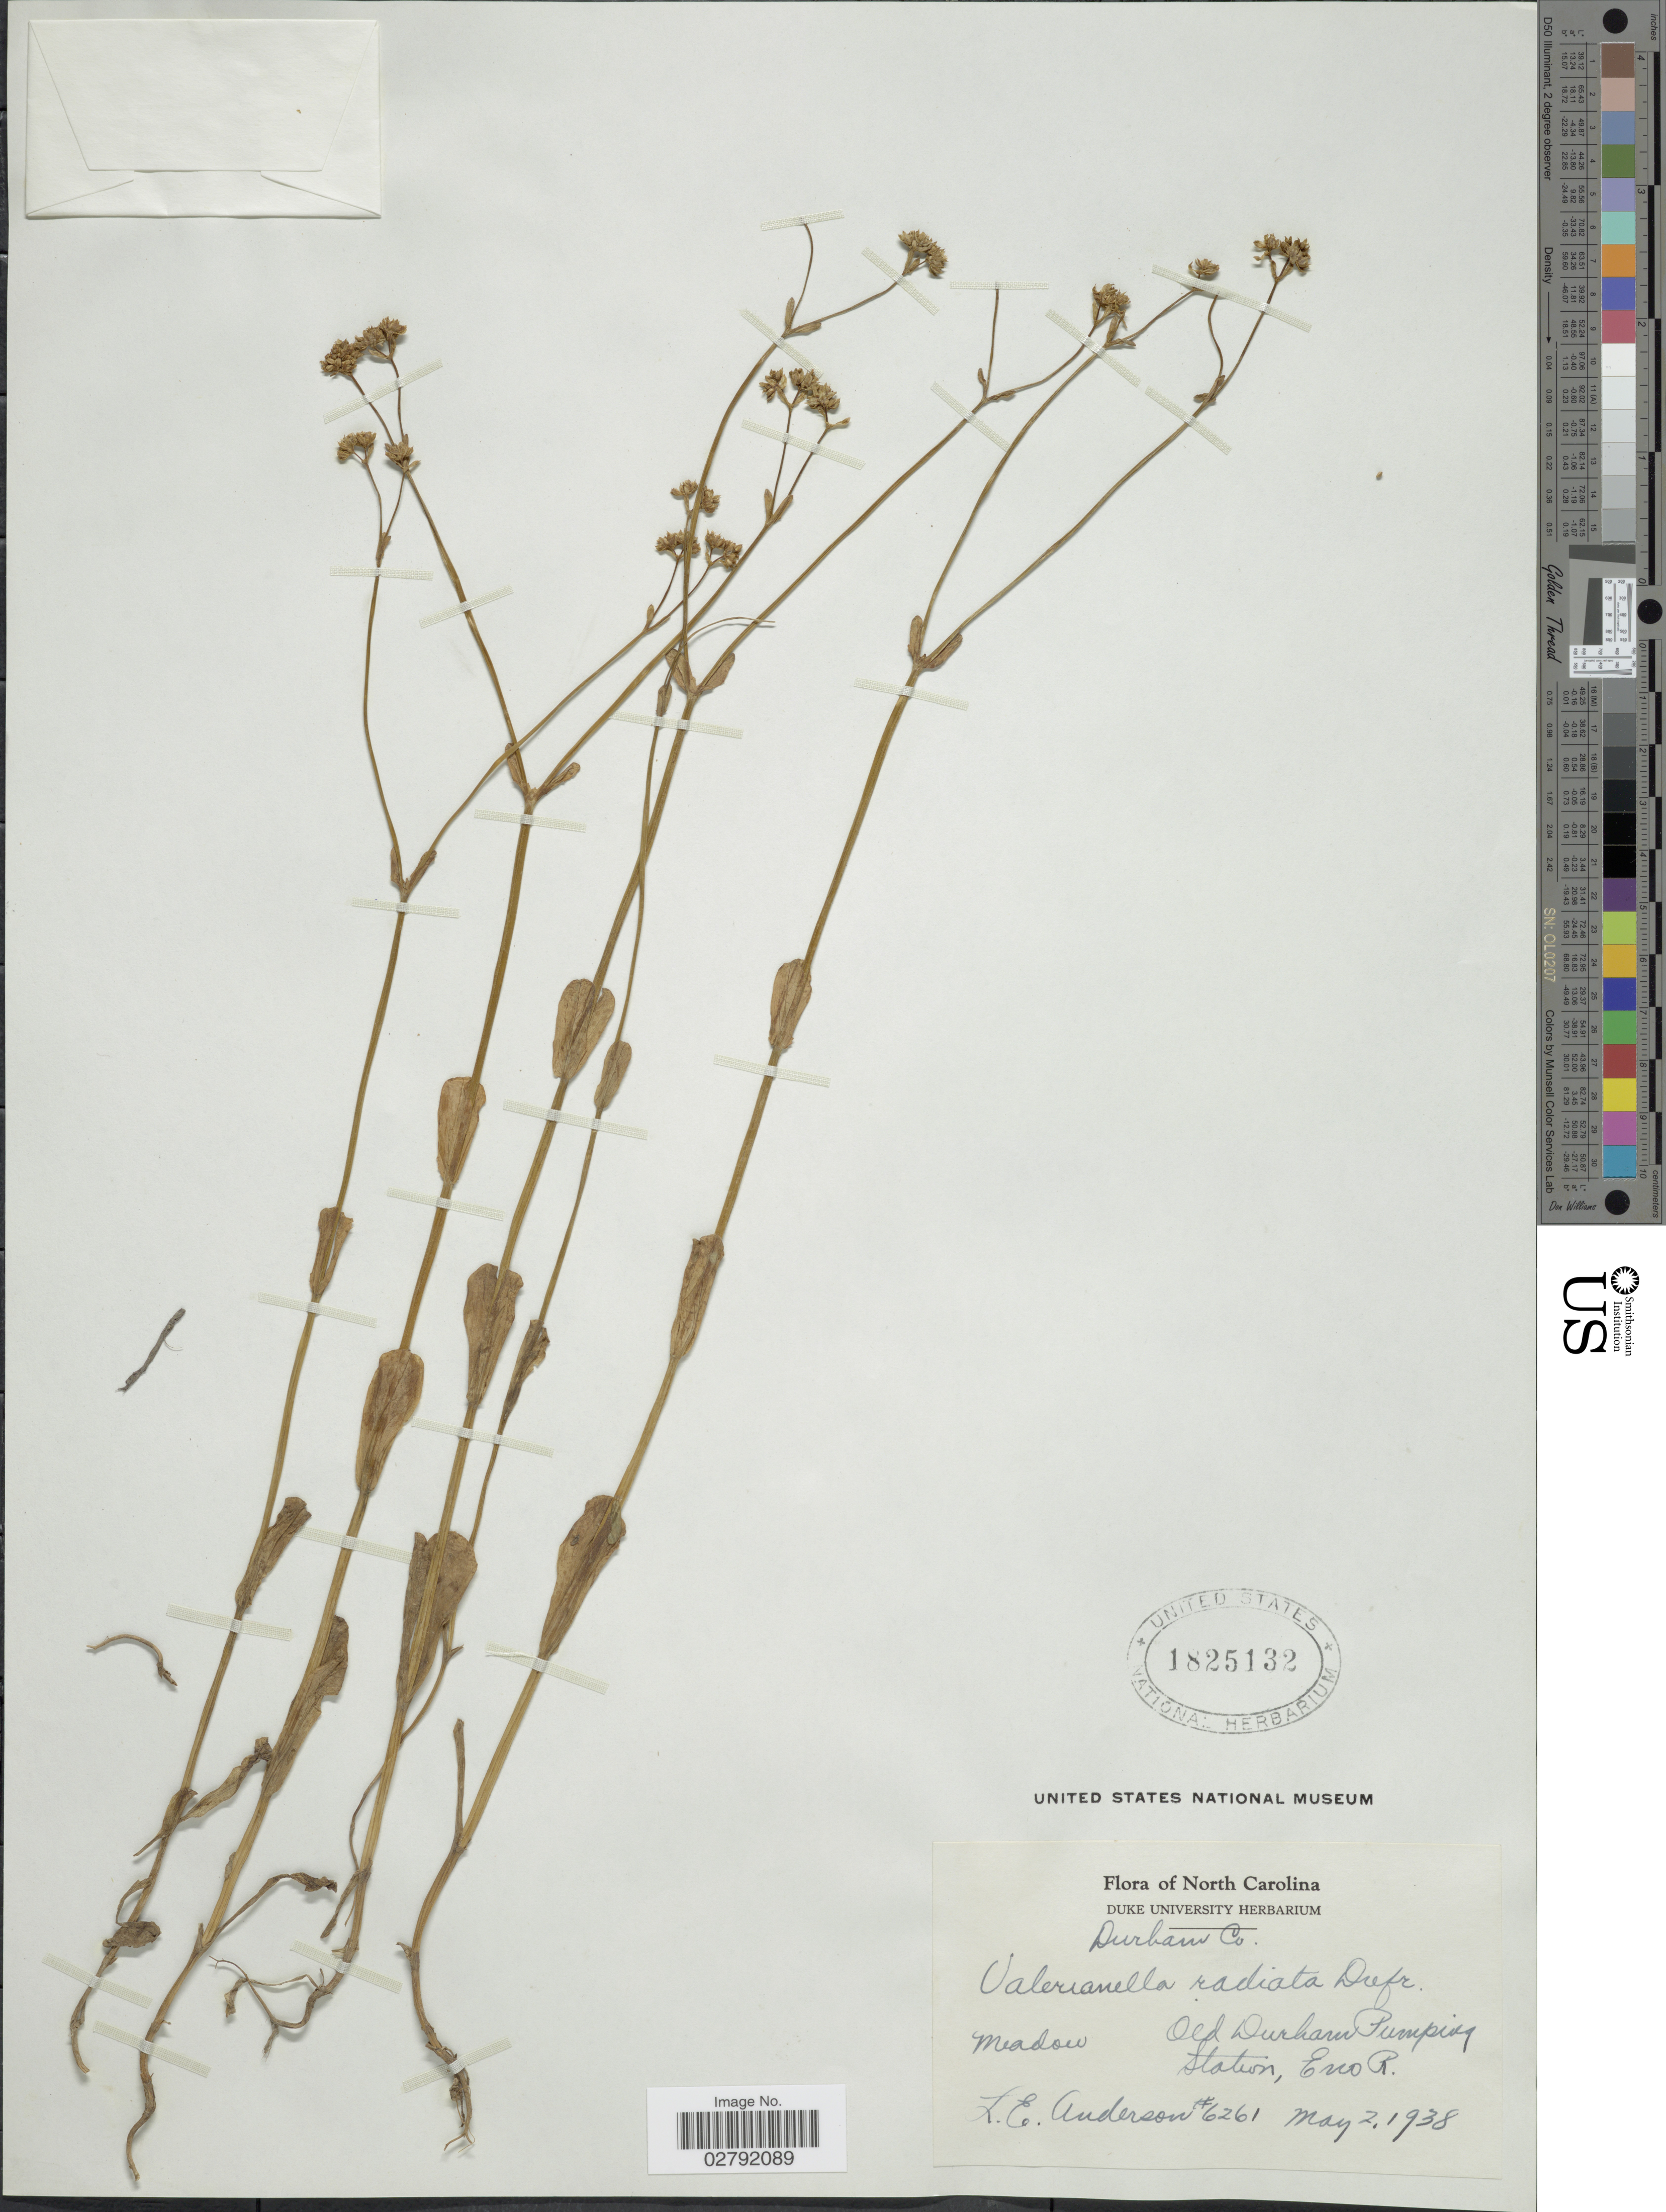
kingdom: Plantae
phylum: Tracheophyta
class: Magnoliopsida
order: Dipsacales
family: Caprifoliaceae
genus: Valerianella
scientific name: Valerianella radiata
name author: (L.) Dufr.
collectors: L. E. Anderson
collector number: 6261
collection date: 1938-05-02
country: United States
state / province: North Carolina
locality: Durham Co. Old Durham Pumping Station, Eno R.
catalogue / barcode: US 1825132